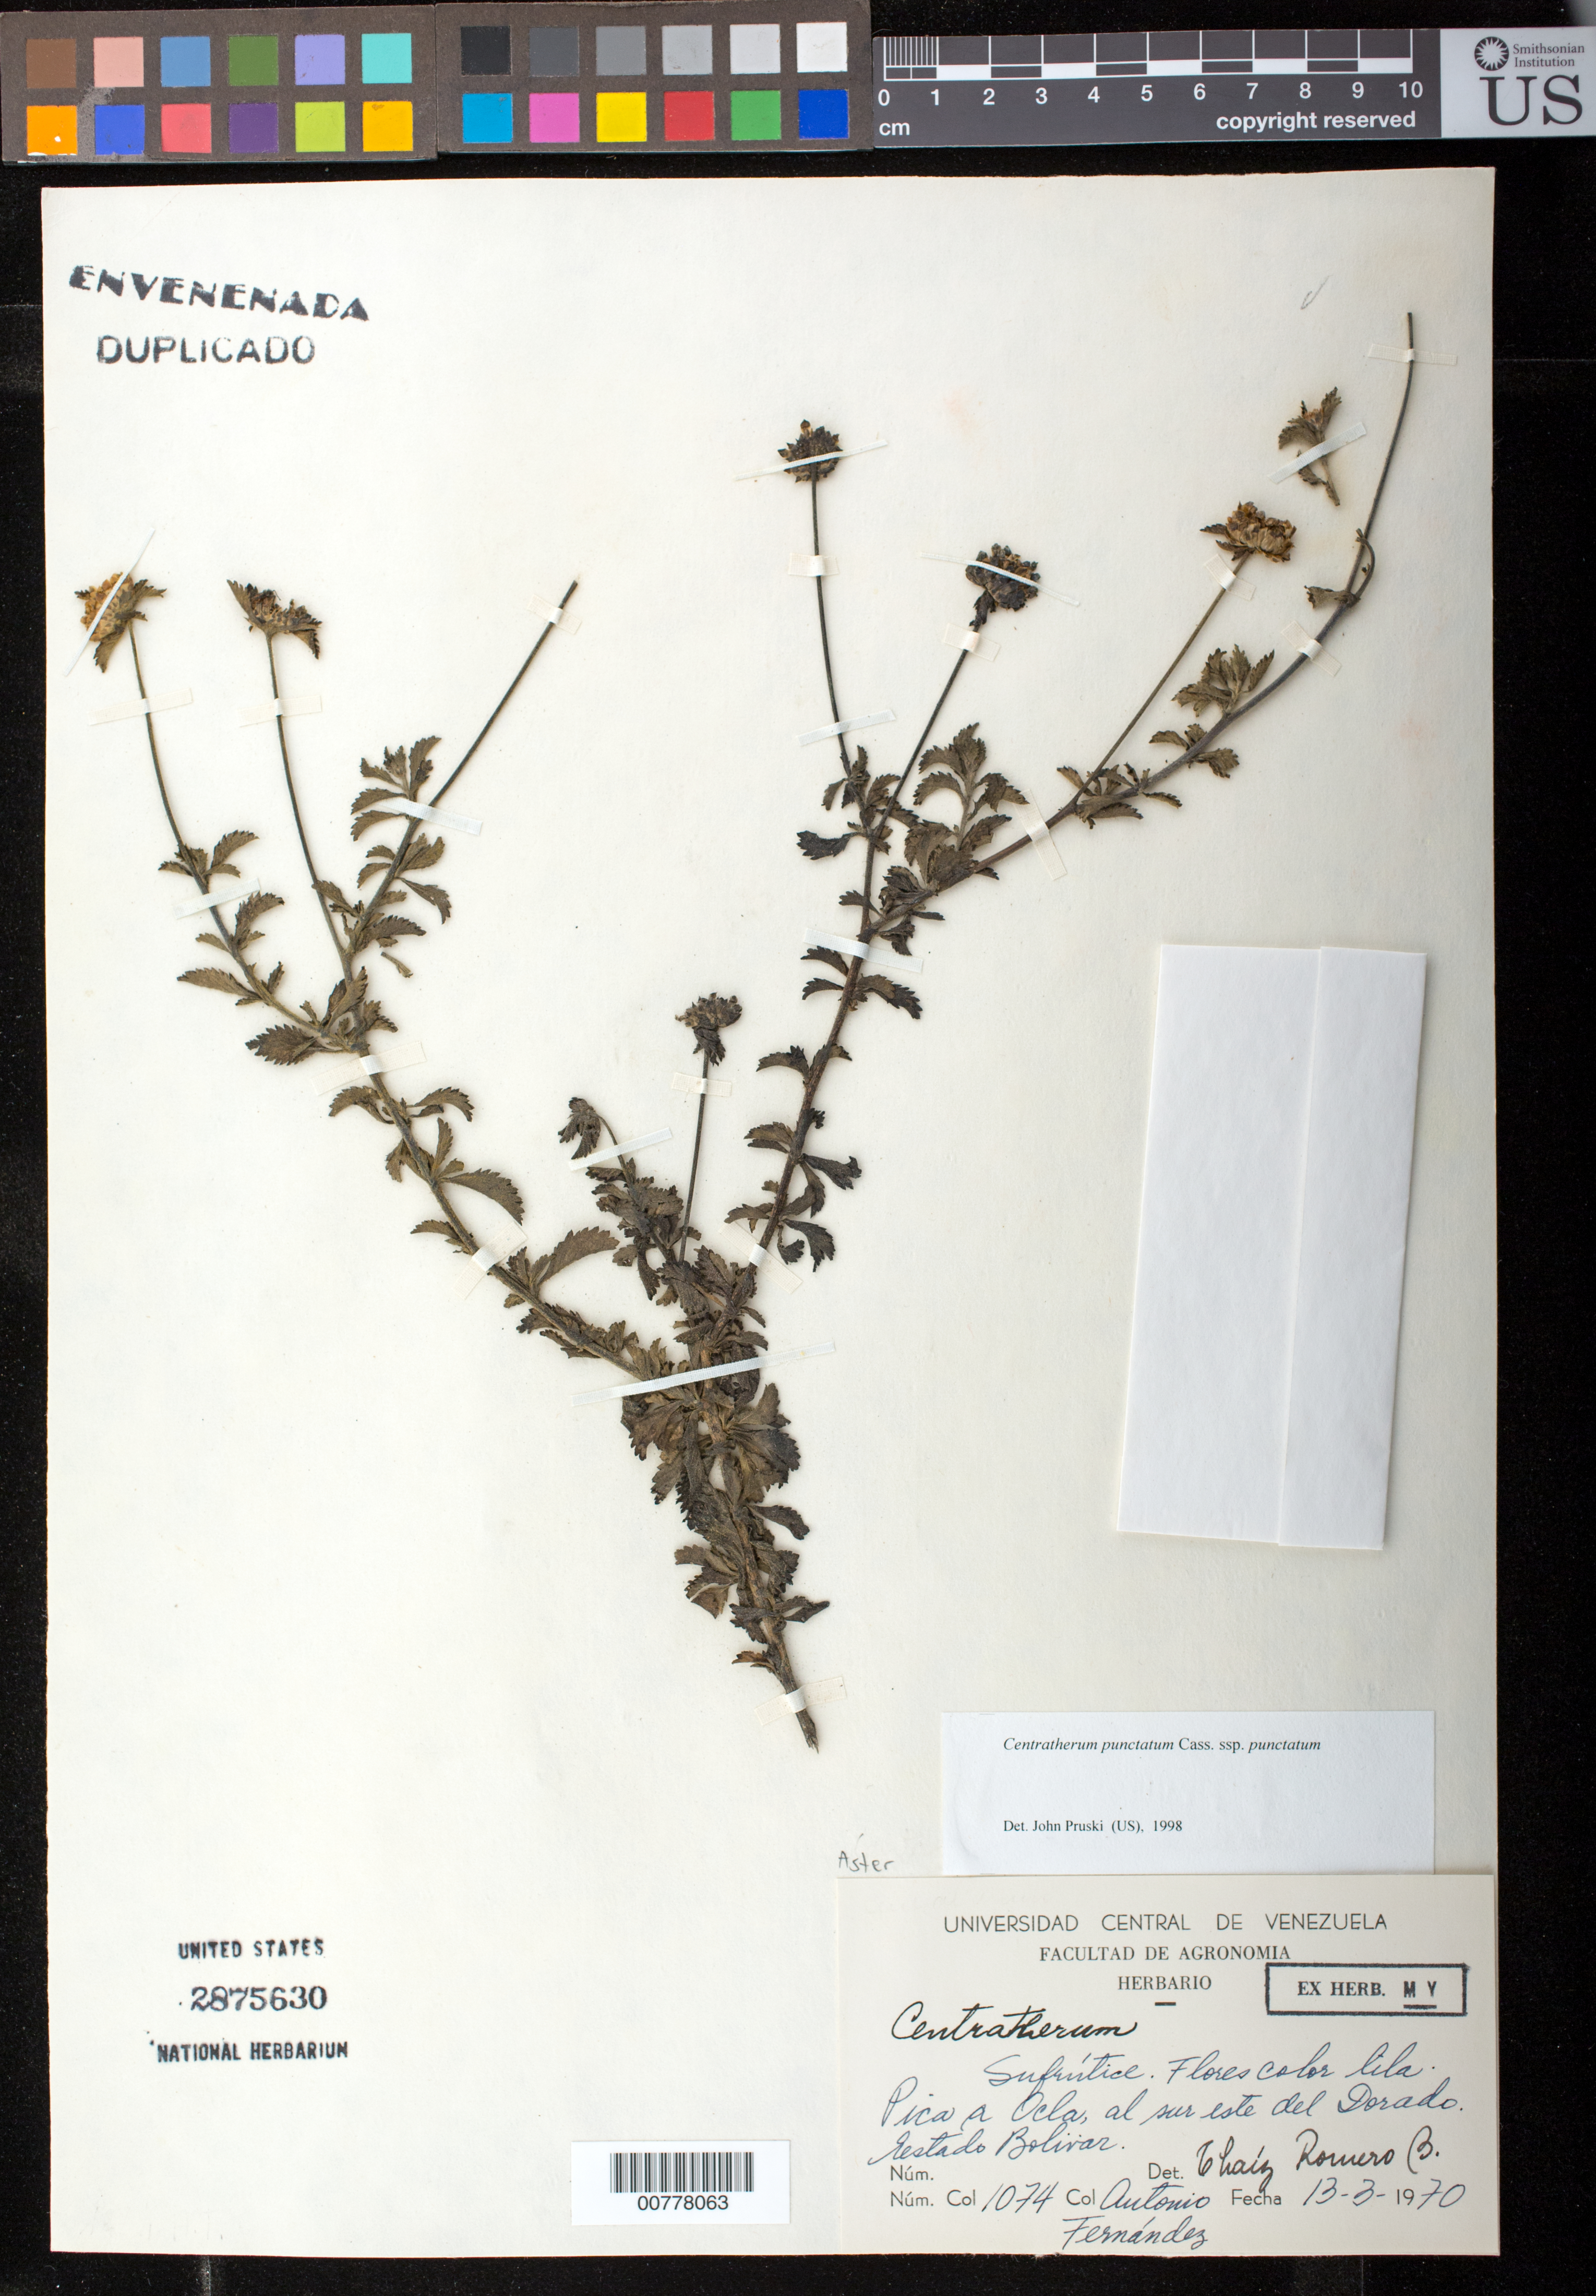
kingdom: Plantae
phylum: Tracheophyta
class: Magnoliopsida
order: Asterales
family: Asteraceae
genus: Centratherum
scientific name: Centratherum punctatum subsp. punctatum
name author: Cass.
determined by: Pruski, J. F.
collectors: A. Fernández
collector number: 1074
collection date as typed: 13-Mar-70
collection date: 1970-03-13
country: Venezuela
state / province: Bolívar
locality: Pica a Ocla, al sur este del Dorado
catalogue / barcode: US 2875630